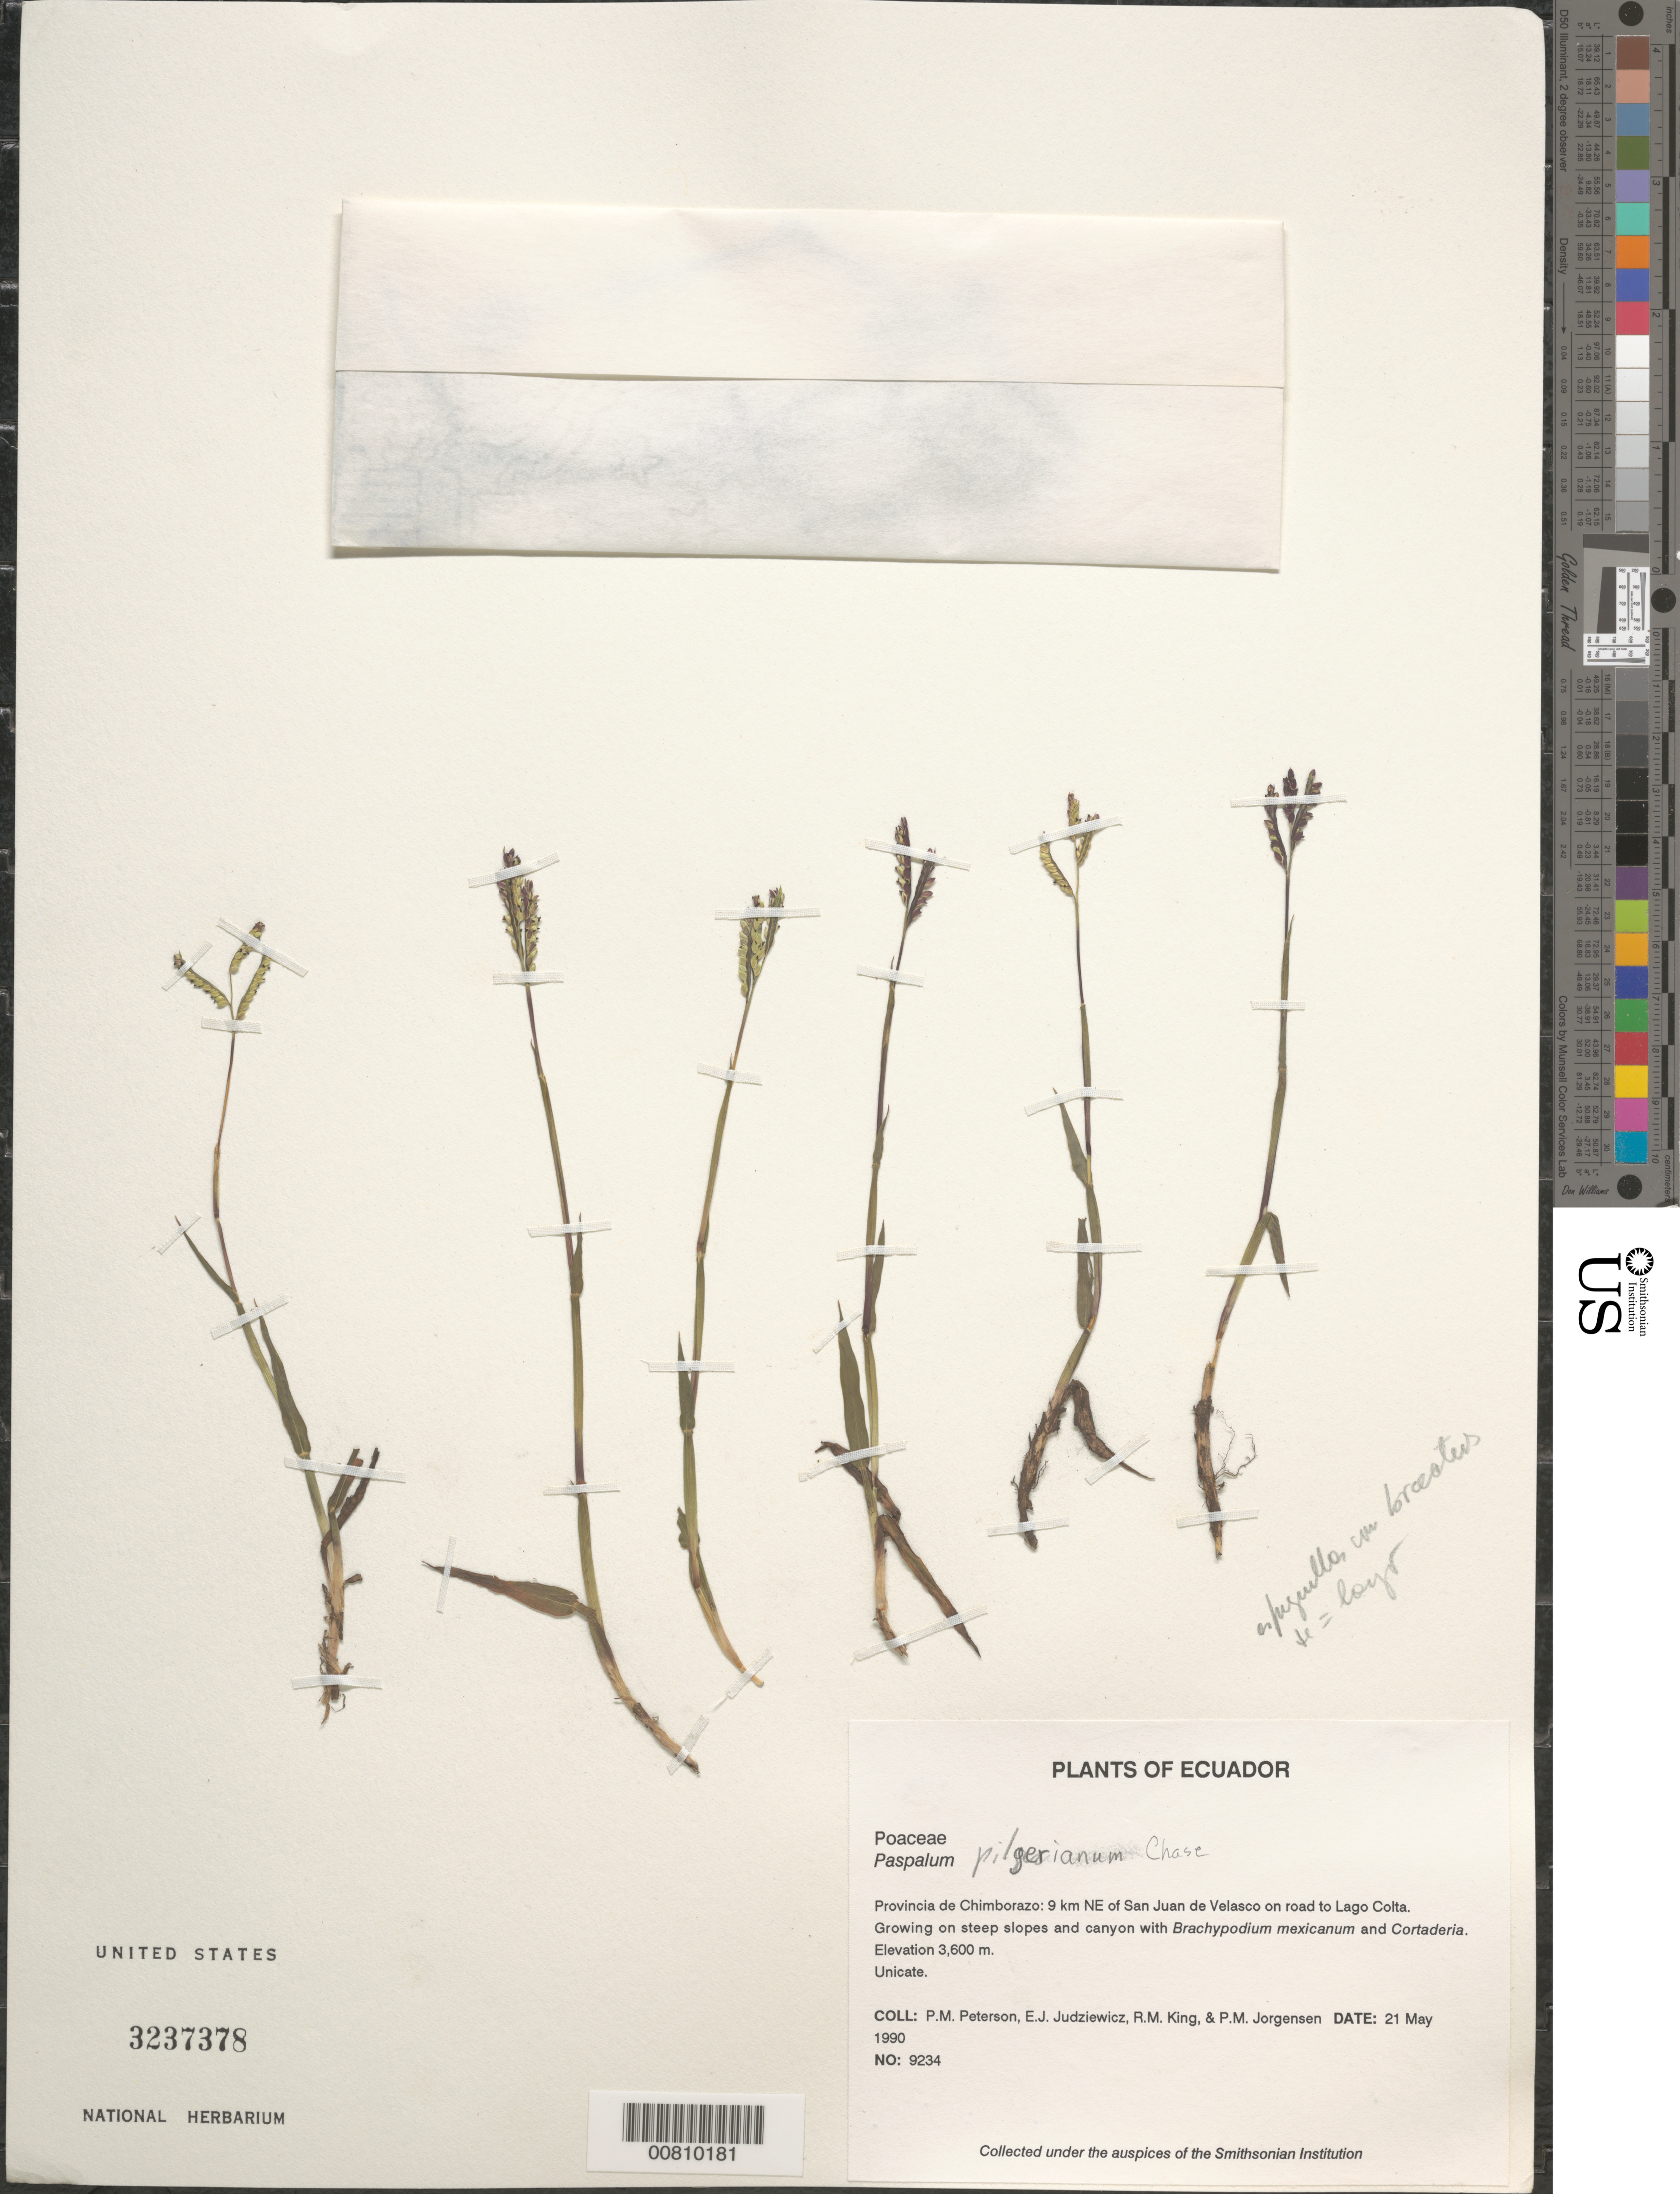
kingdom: Plantae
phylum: Tracheophyta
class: Liliopsida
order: Poales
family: Poaceae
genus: Paspalum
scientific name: Paspalum pilger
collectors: P. M. Peterson, E. J. Judziewicz, R. M. King & P. M. Jørgensen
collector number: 09234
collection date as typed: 21 May 1990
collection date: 1990-05-21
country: Ecuador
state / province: Chimborazo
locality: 9 km NE of San Juan de Velasco on road to Lago Colta.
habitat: Growing on steep slopes and canyon with Brachypodium mexicanum and Cortaderia.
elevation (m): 3600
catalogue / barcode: US 3237378